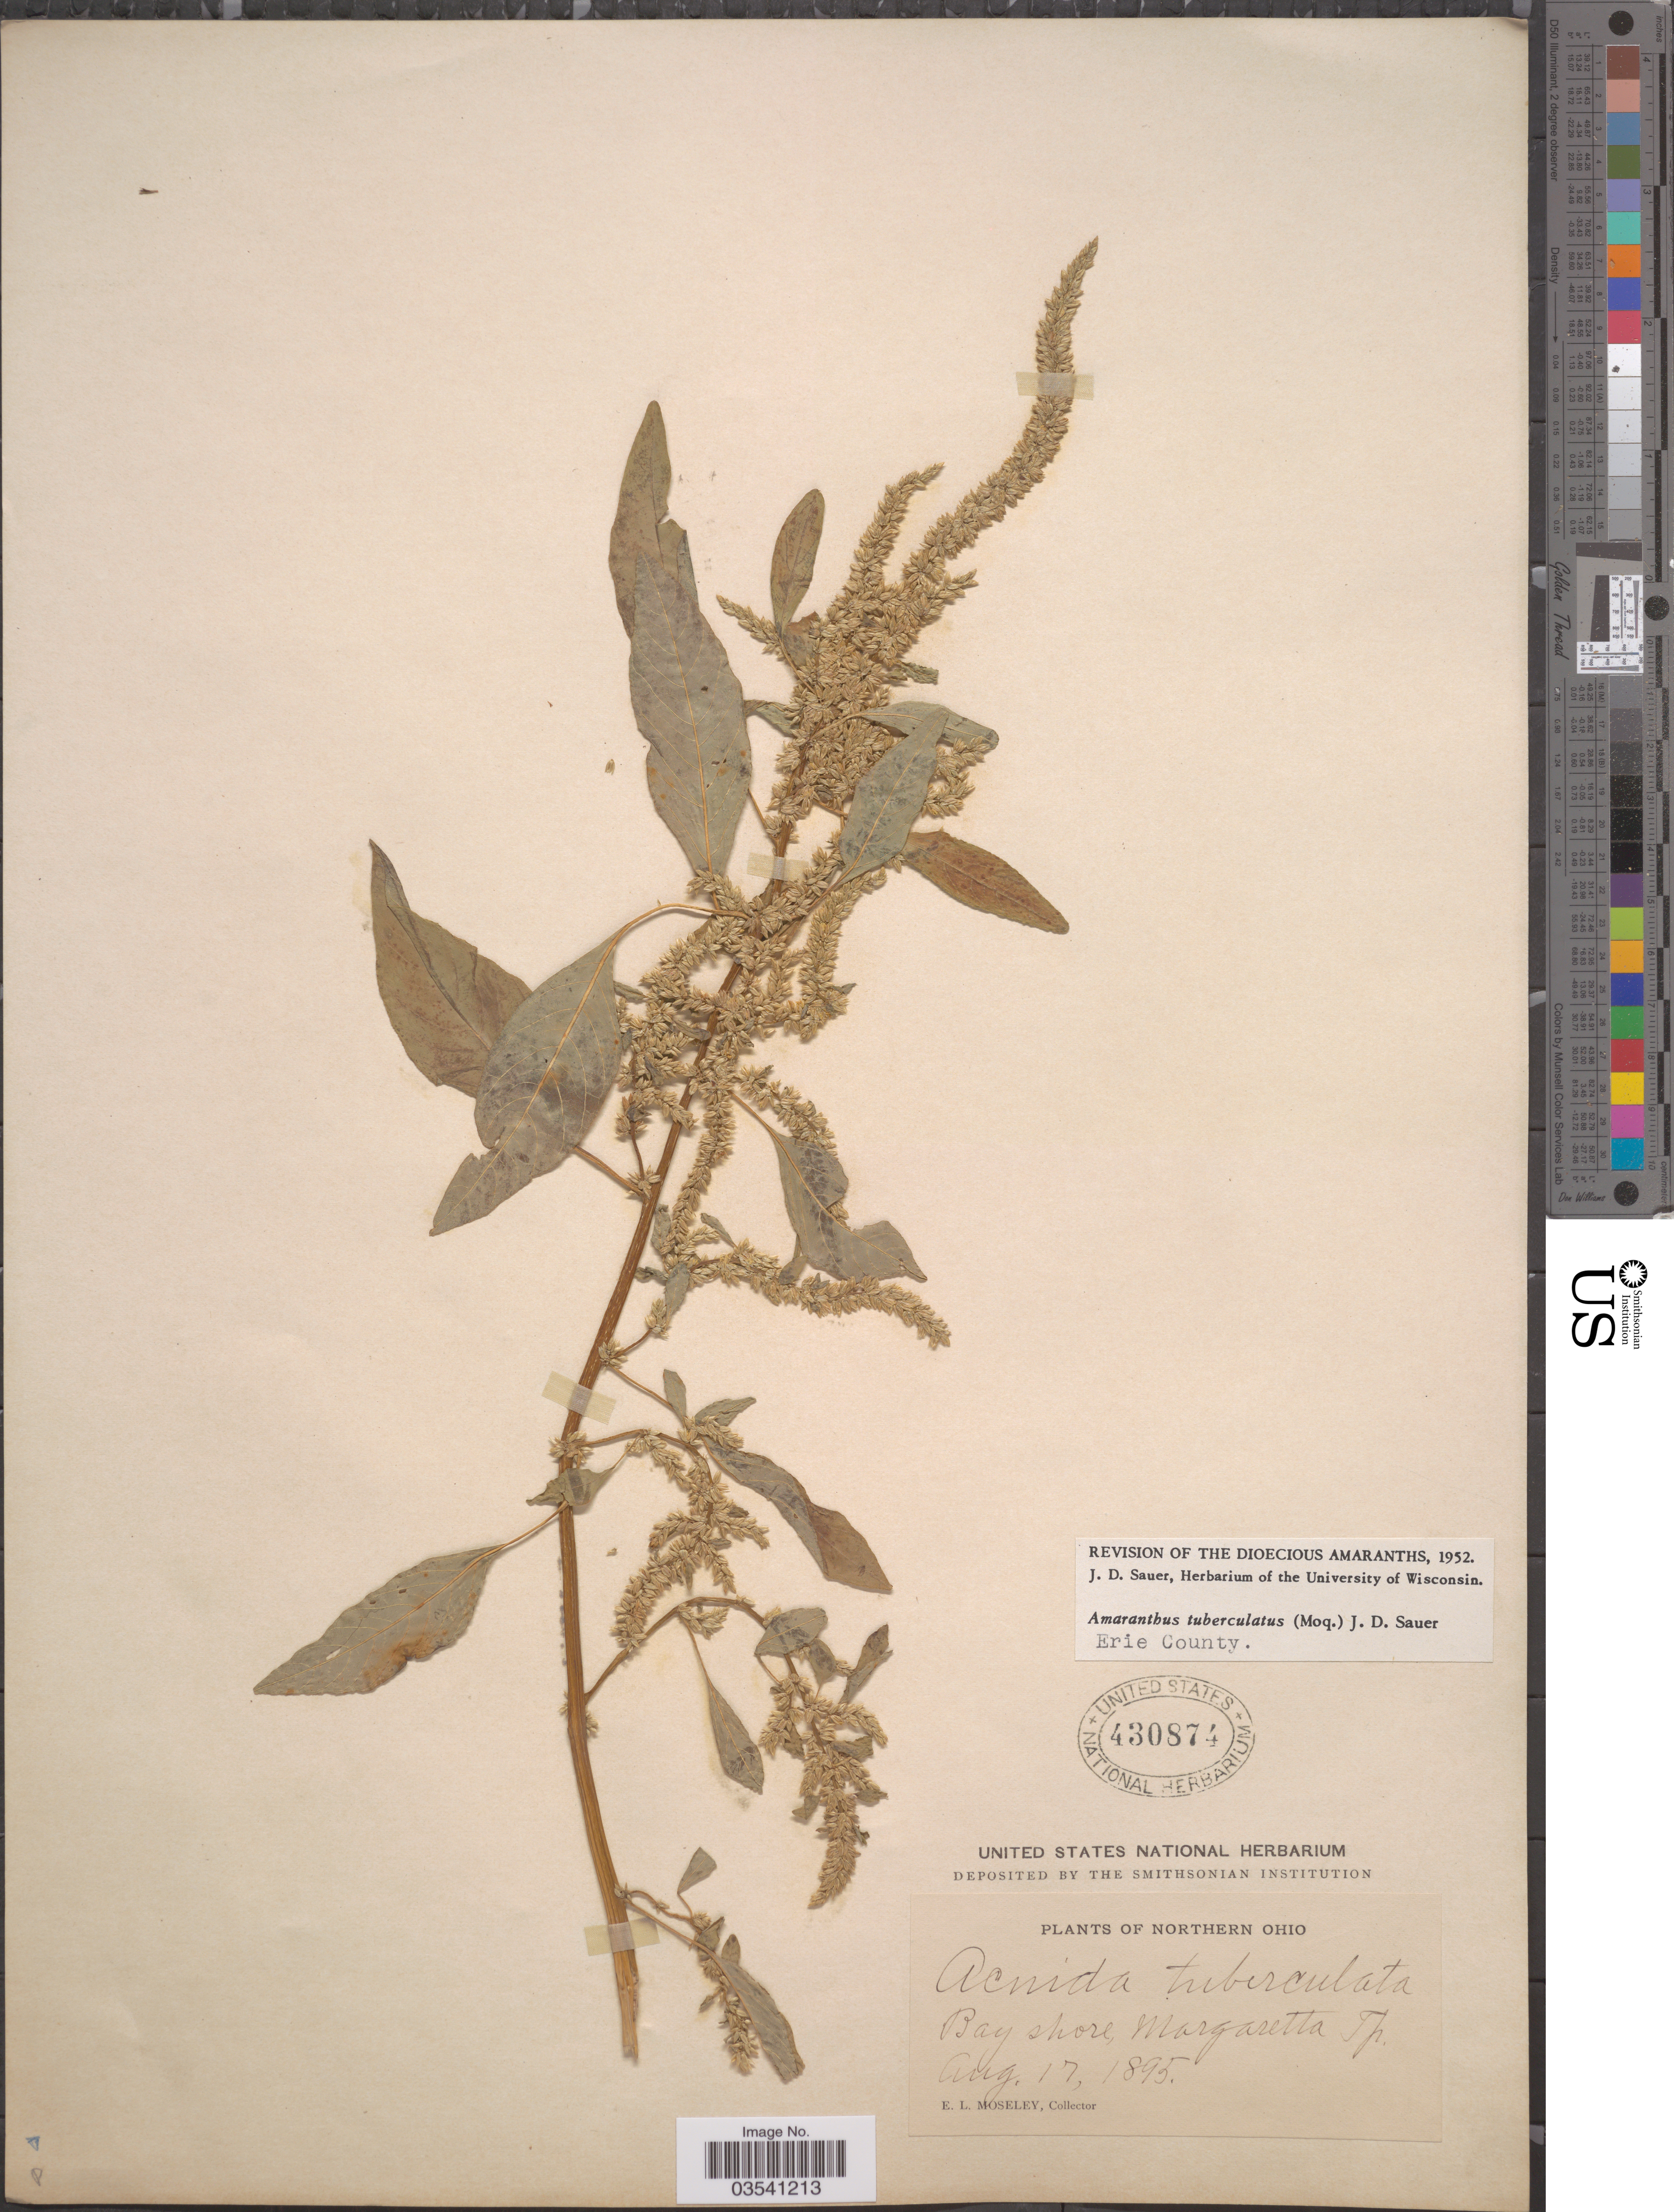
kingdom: Plantae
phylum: Tracheophyta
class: Magnoliopsida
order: Caryophyllales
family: Amaranthaceae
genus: Amaranthus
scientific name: Amaranthus tuberculatus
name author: (Moq.) J.D. Sauer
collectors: E. Moseley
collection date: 1895-08-17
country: United States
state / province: Ohio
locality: Northern Ohio. Bay shore, Margaretta Tp.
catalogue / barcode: US 430874